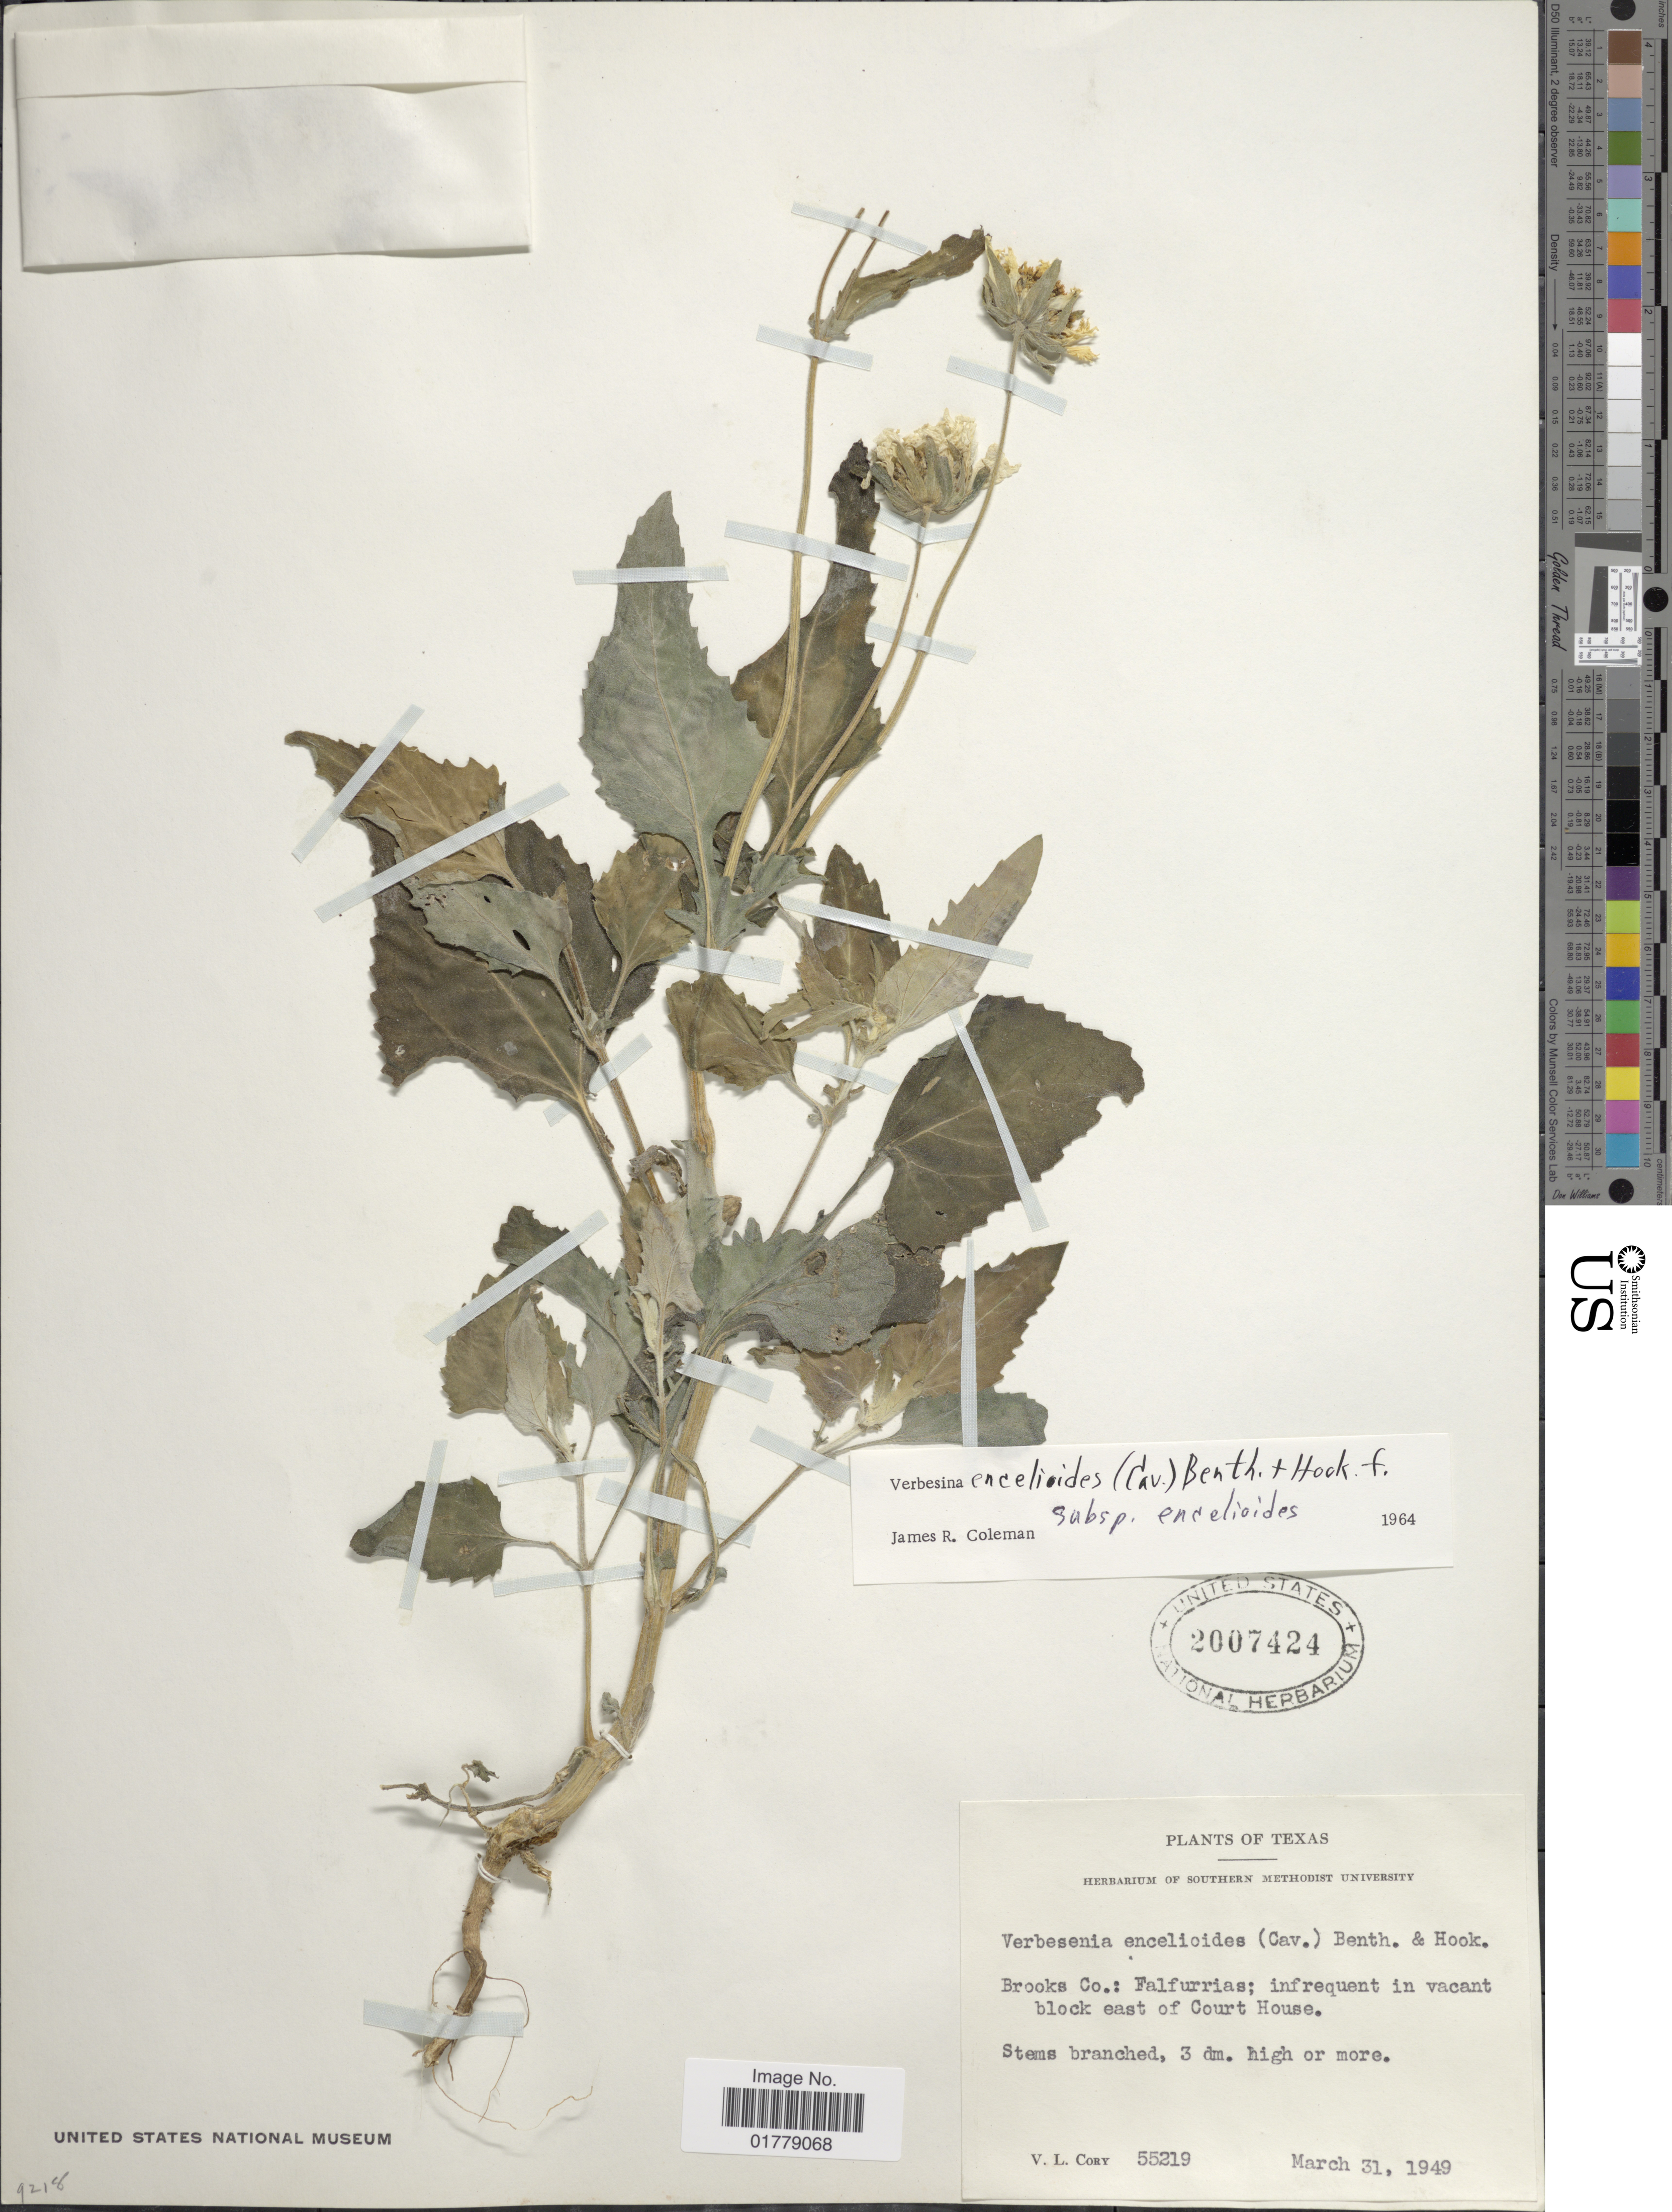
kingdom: Plantae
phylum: Tracheophyta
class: Magnoliopsida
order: Asterales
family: Asteraceae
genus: Verbesina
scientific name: Verbesina encelioides subsp. encelioides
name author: (Cav.) Benth. & Hook.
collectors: V. Cory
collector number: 55219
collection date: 1949-03-31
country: United States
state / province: Texas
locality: Brooks Co.: Falfurrias; infrequent in vacant block east of Court House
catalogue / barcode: US 2007424